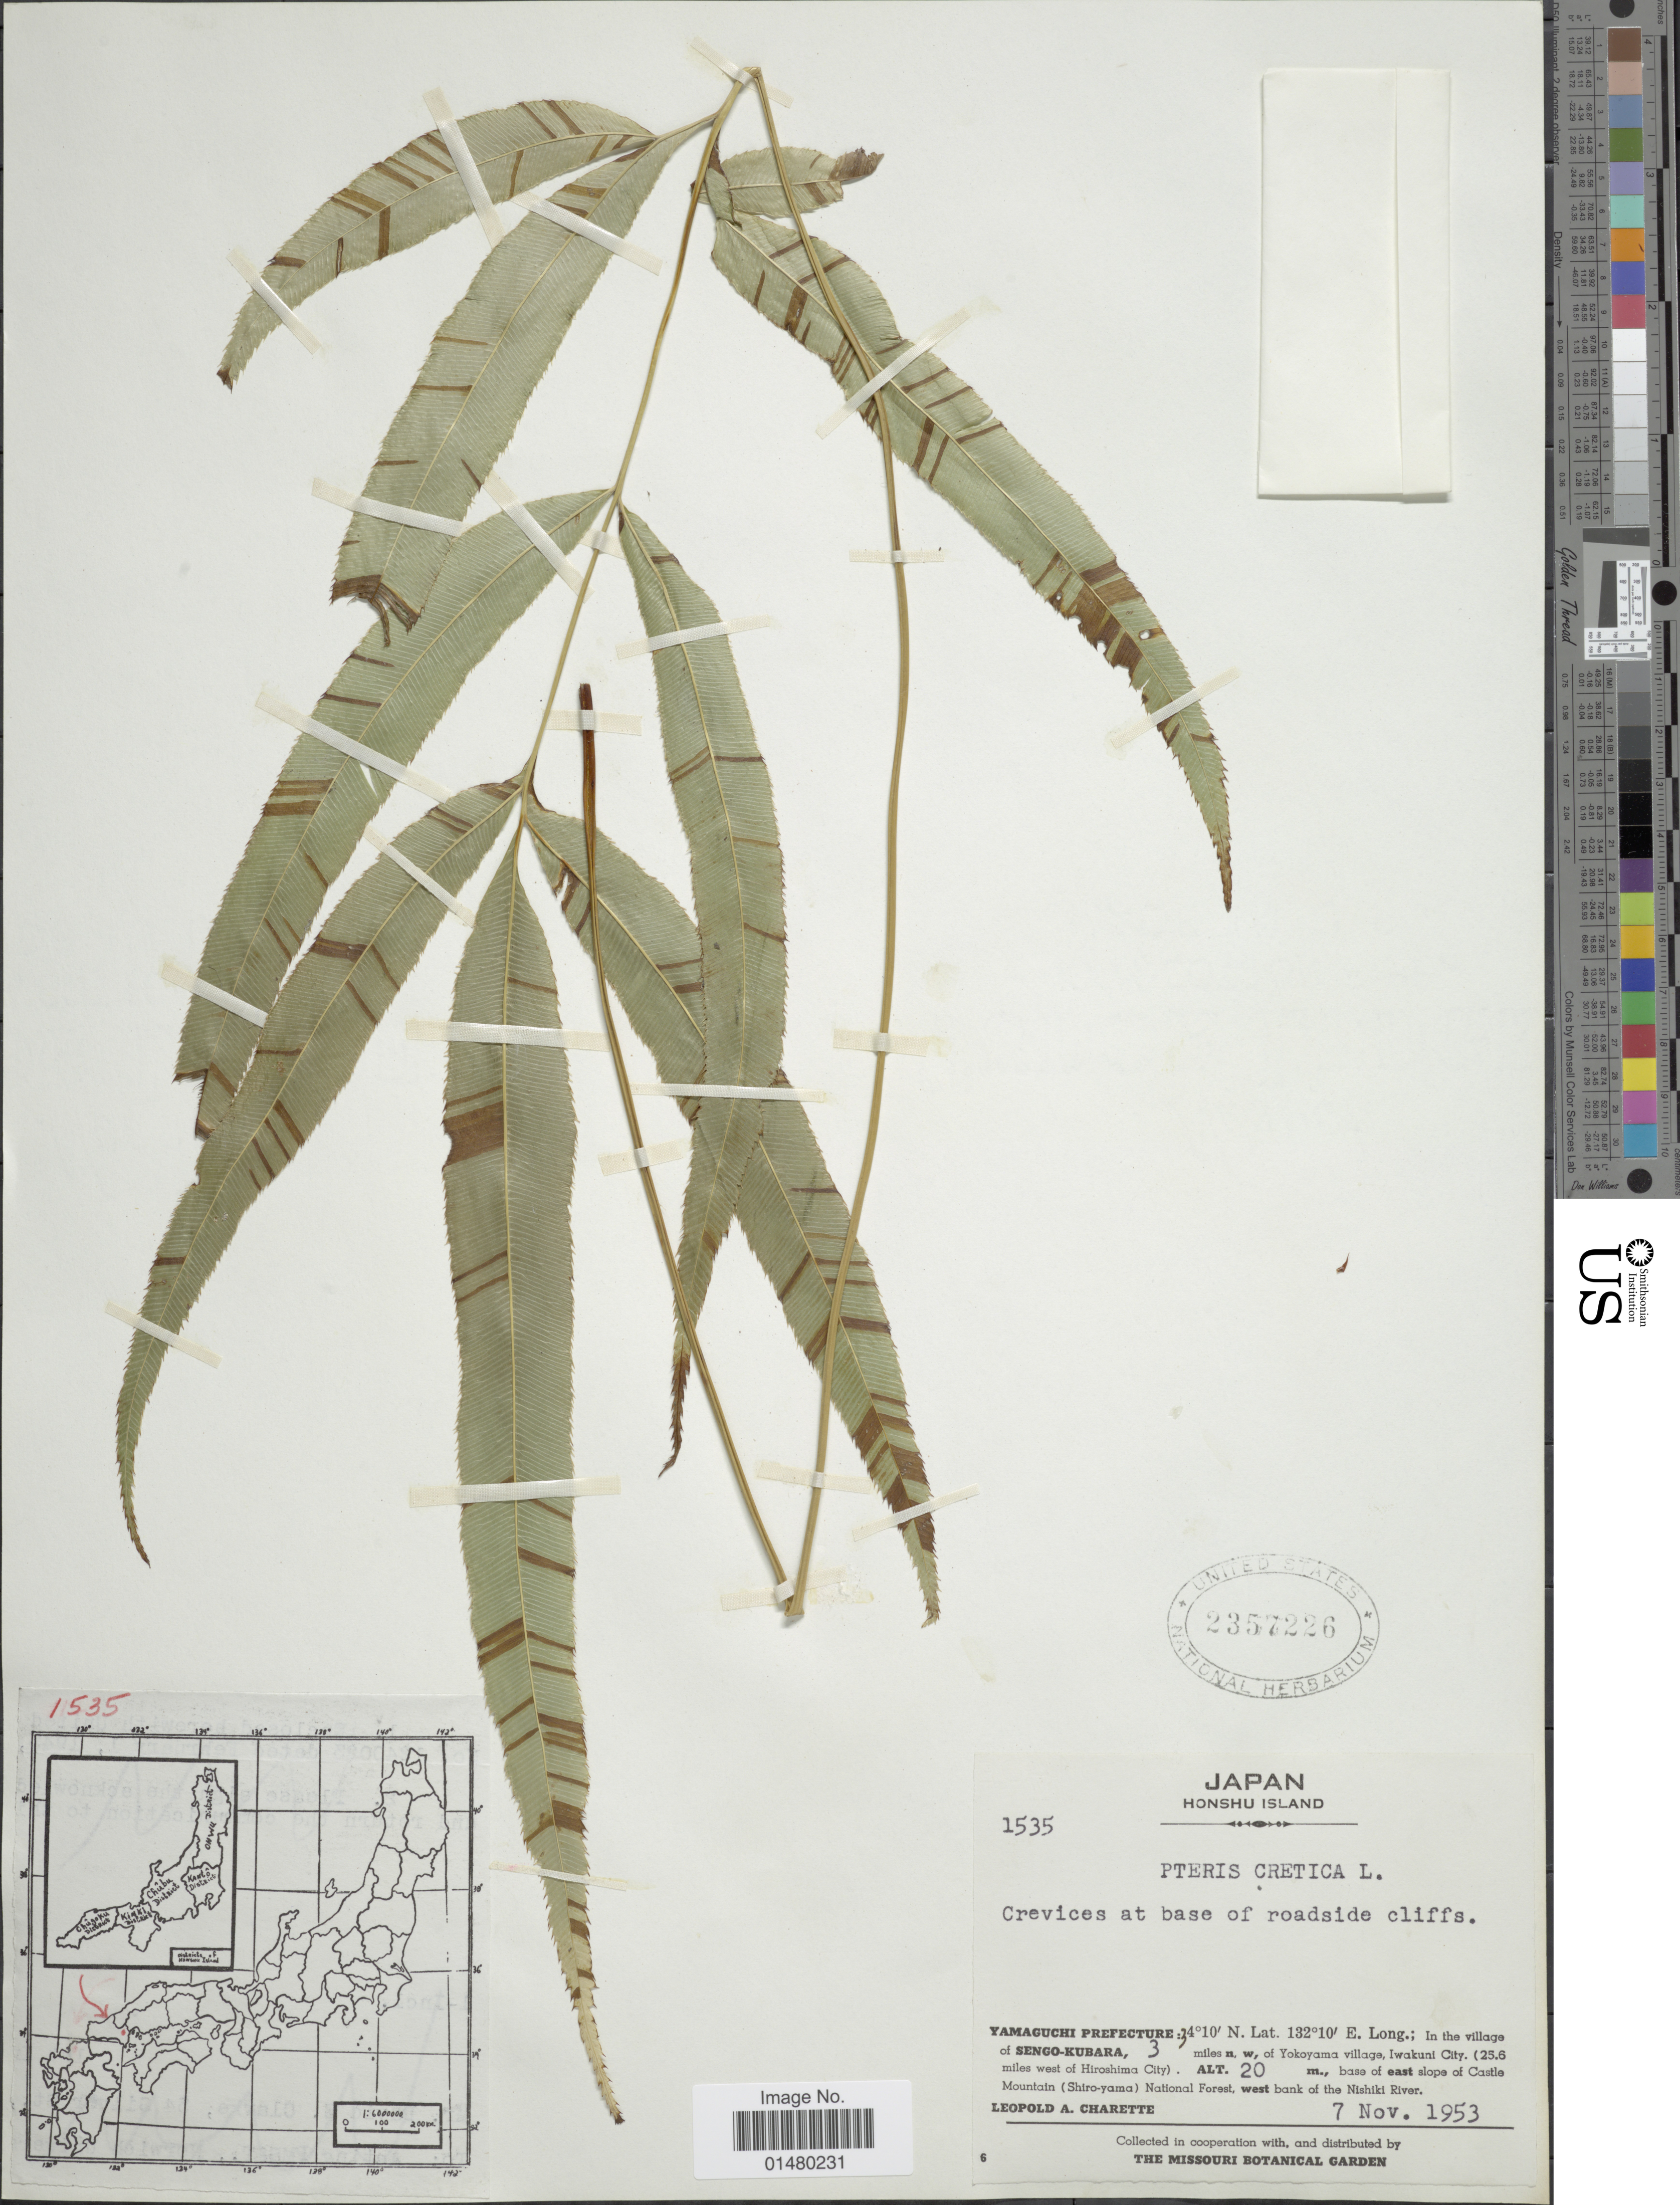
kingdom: Plantae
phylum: Tracheophyta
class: Polypodiopsida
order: Polypodiales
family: Pteridaceae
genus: Pteris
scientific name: Pteris cretica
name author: L.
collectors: L. A. Charette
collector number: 1535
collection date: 1953-11-07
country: Japan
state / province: Yamaguti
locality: Honshu Island, Yamaguchi Prefecture; In the village of Sengo-Kubara, 3 miles n, w, of Yokoyama village, Iwakuni City (25.6 miles west of Hiroshima City), base of east slope of Castle Mountain (Shiro-yama) National Forest, west bank of the Nishiki River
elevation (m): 20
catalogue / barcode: US 2357226